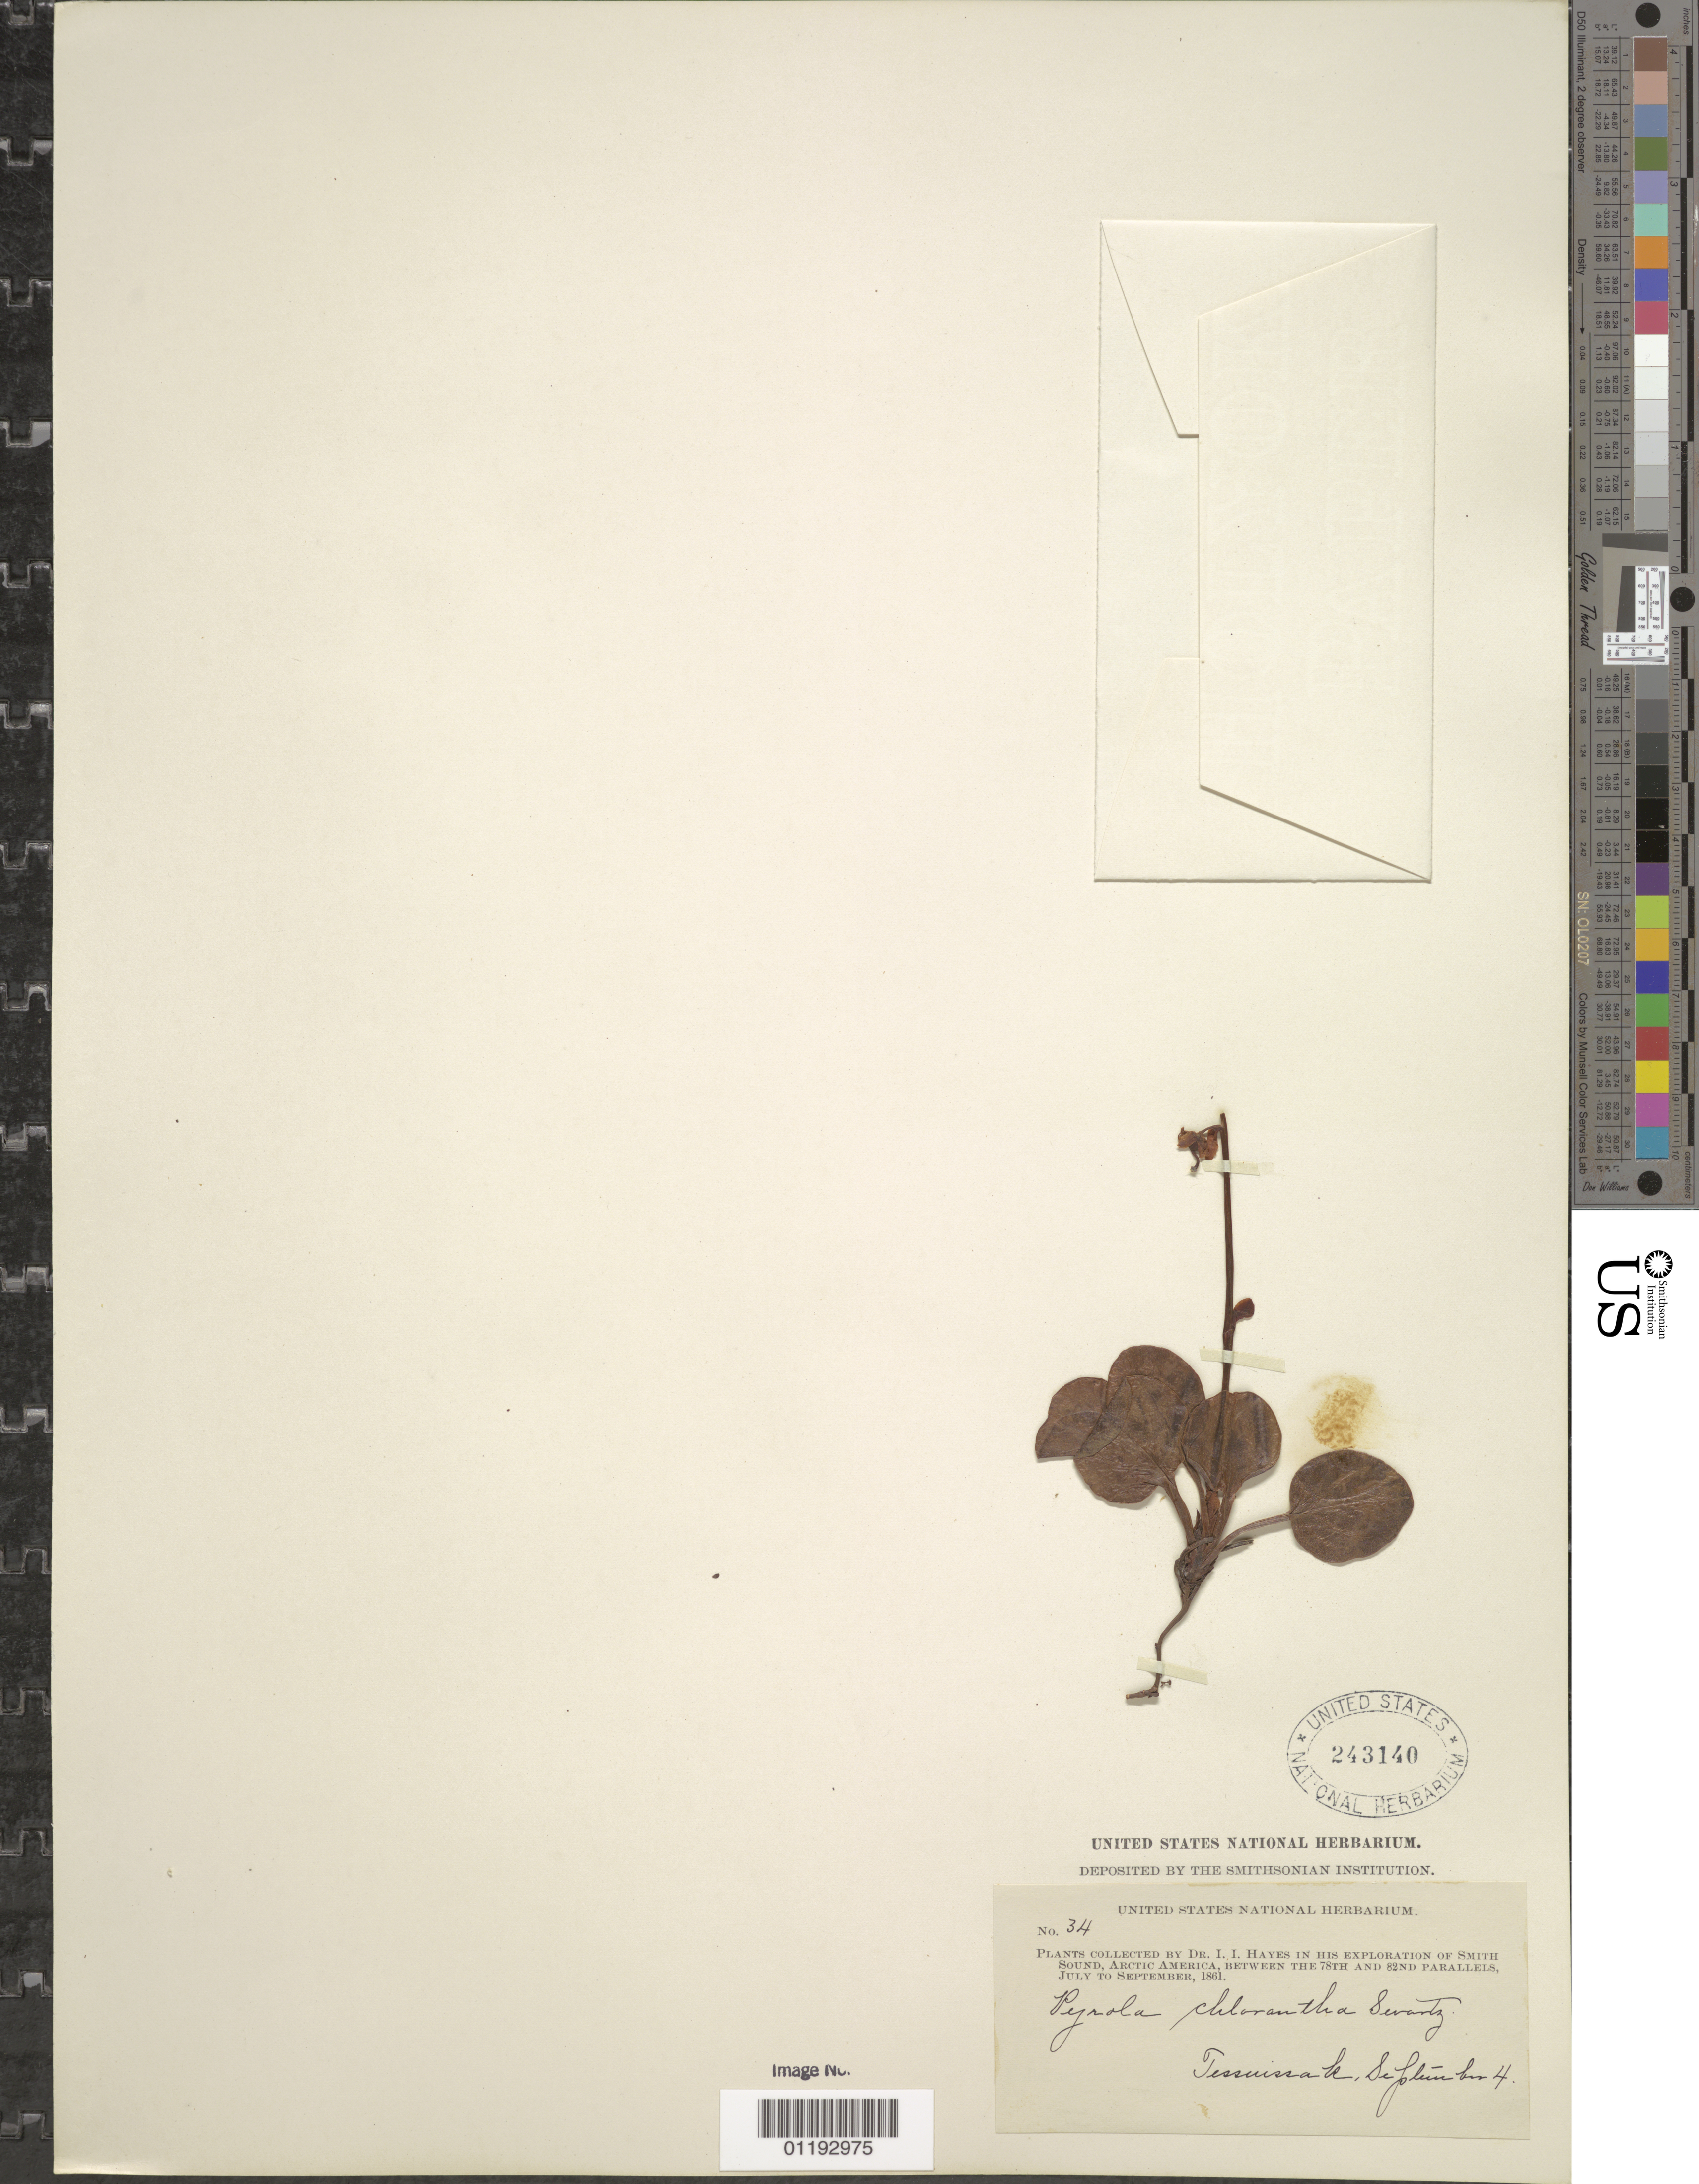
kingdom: Plantae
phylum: Tracheophyta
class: Magnoliopsida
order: Ericales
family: Ericaceae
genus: Pyrola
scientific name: Pyrola chlorantha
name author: Sw.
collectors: I. I. Hayes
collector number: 34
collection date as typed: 04 Sep 1861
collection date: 1861-09-04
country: Greenland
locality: Tessuissak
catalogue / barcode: US 243140